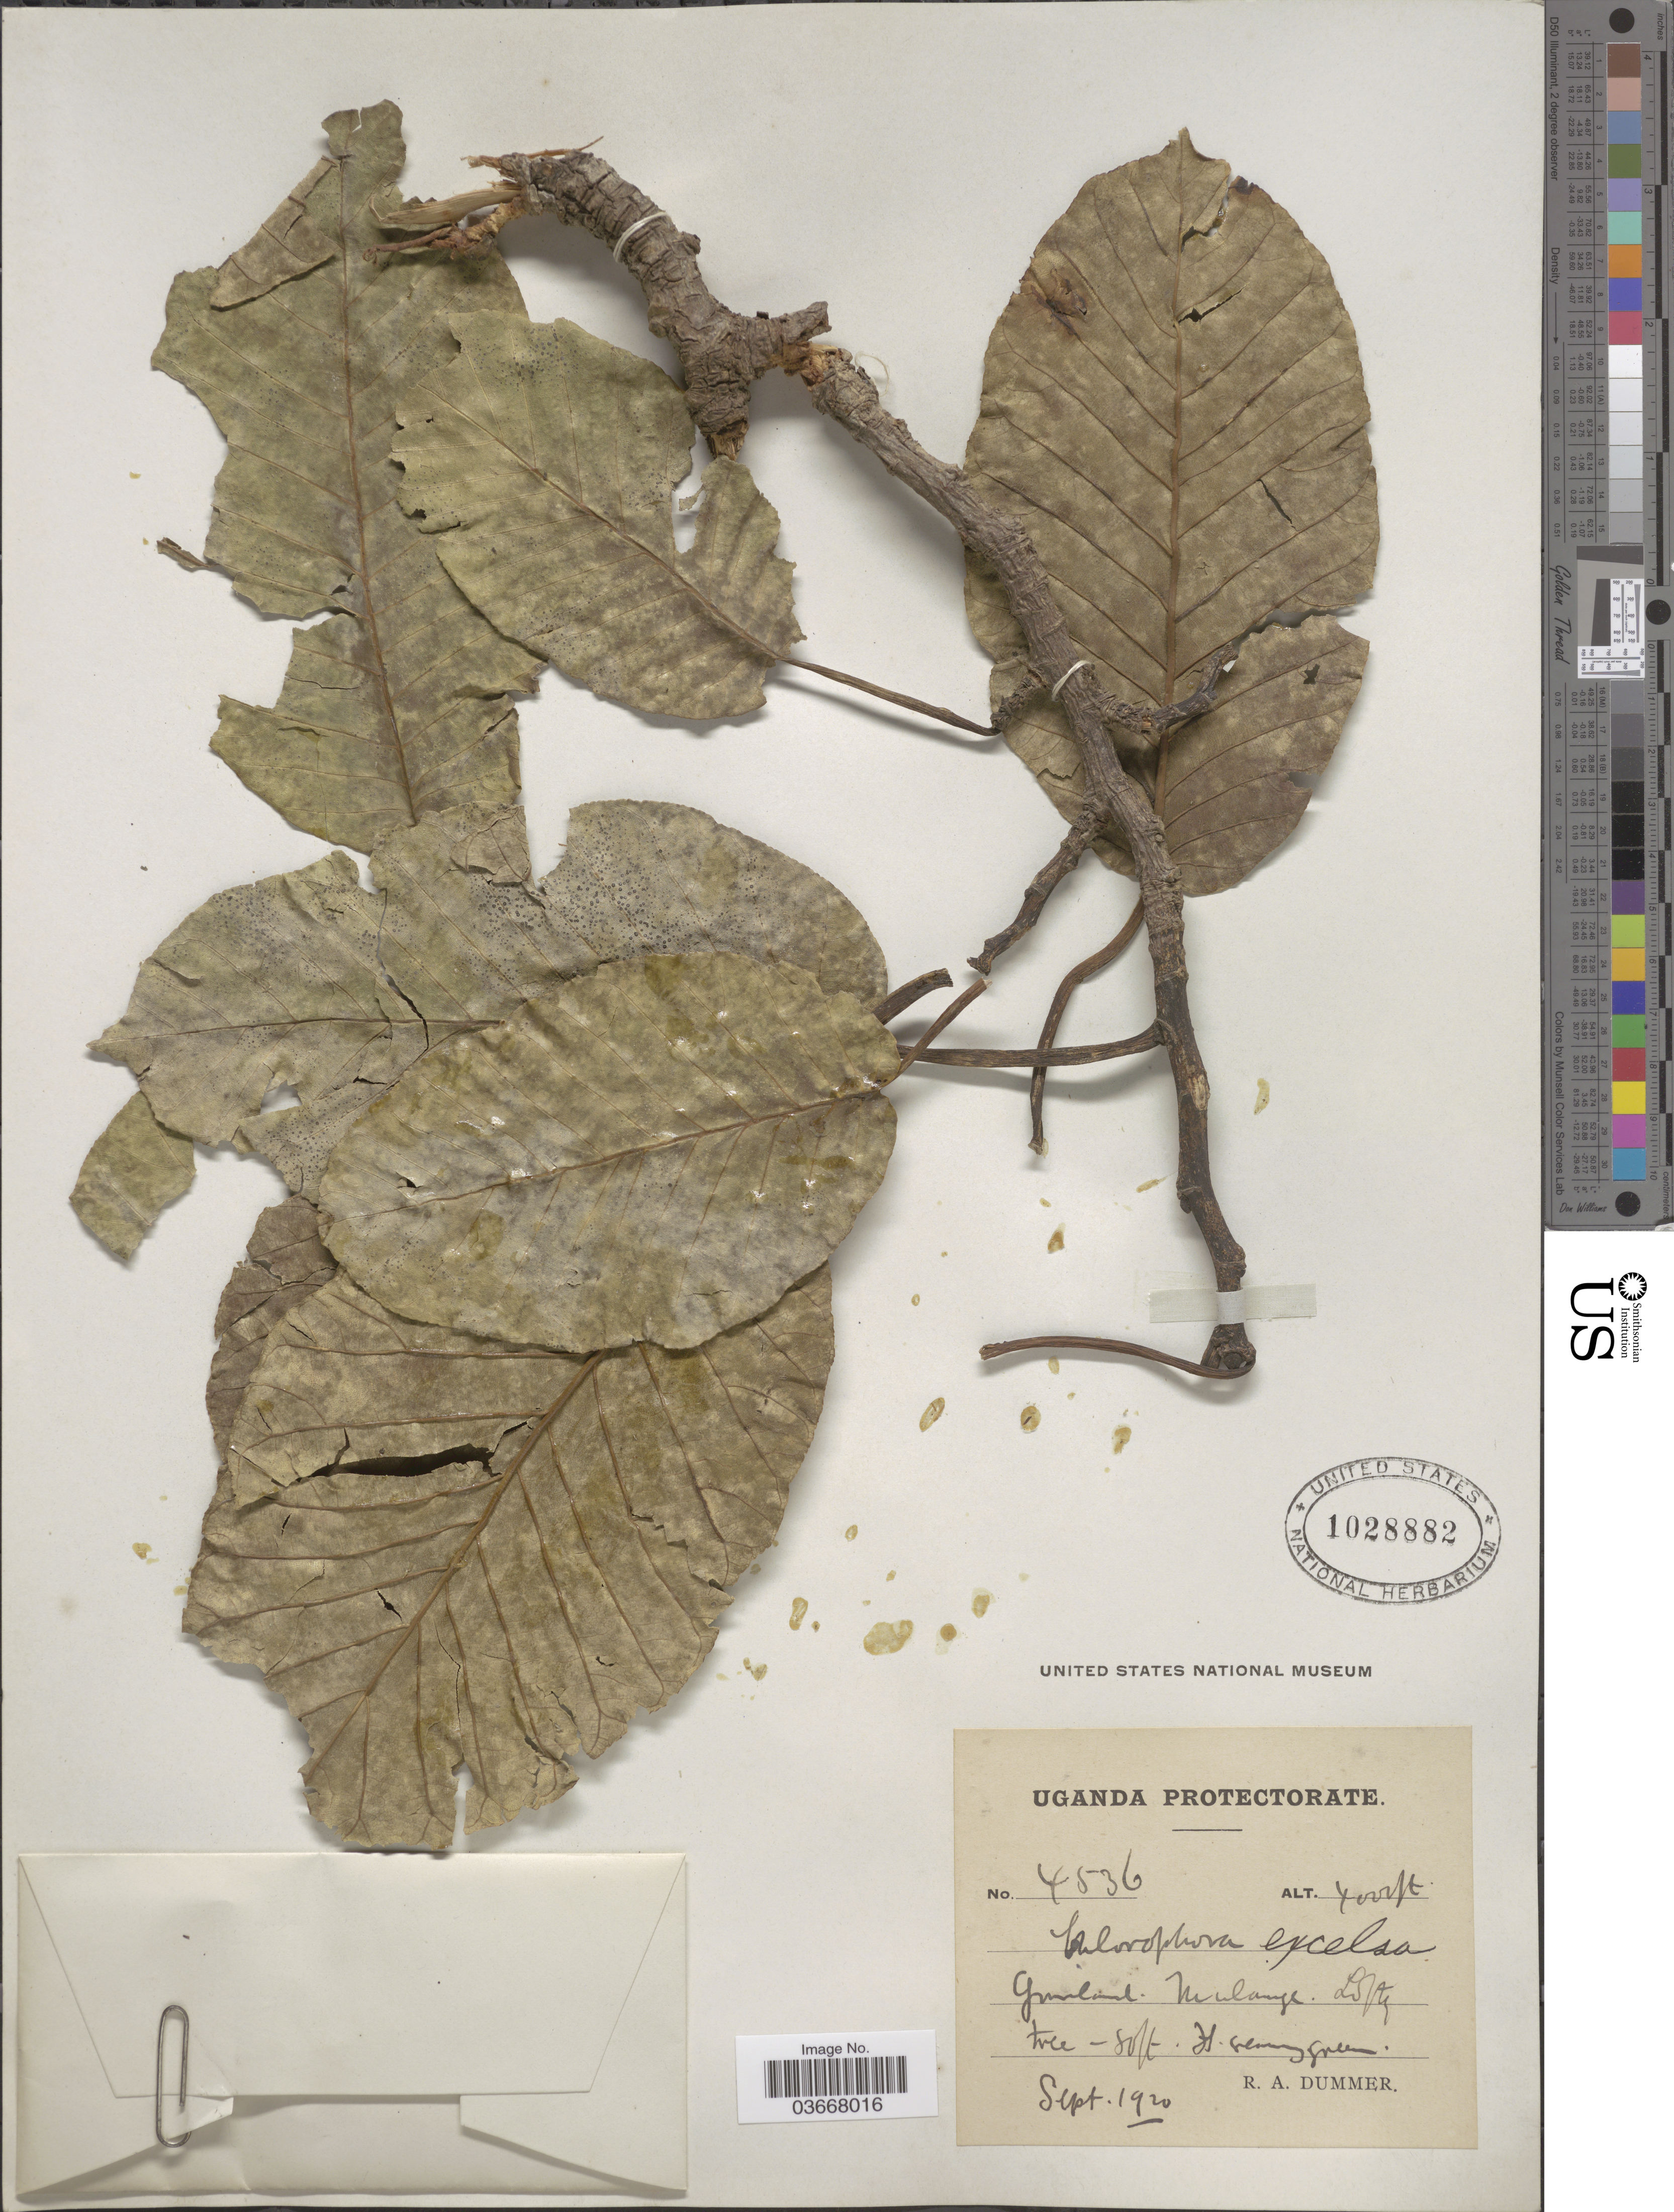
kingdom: Plantae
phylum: Tracheophyta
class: Magnoliopsida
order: Rosales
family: Moraceae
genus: Milicia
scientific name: Milicia excelsa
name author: (Welw.) C.C. Berg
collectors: R. Dümmer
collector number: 4536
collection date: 1920-09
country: Uganda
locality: Uganda Protectorate. ! Mulange.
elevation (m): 1219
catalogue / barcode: US 1028882